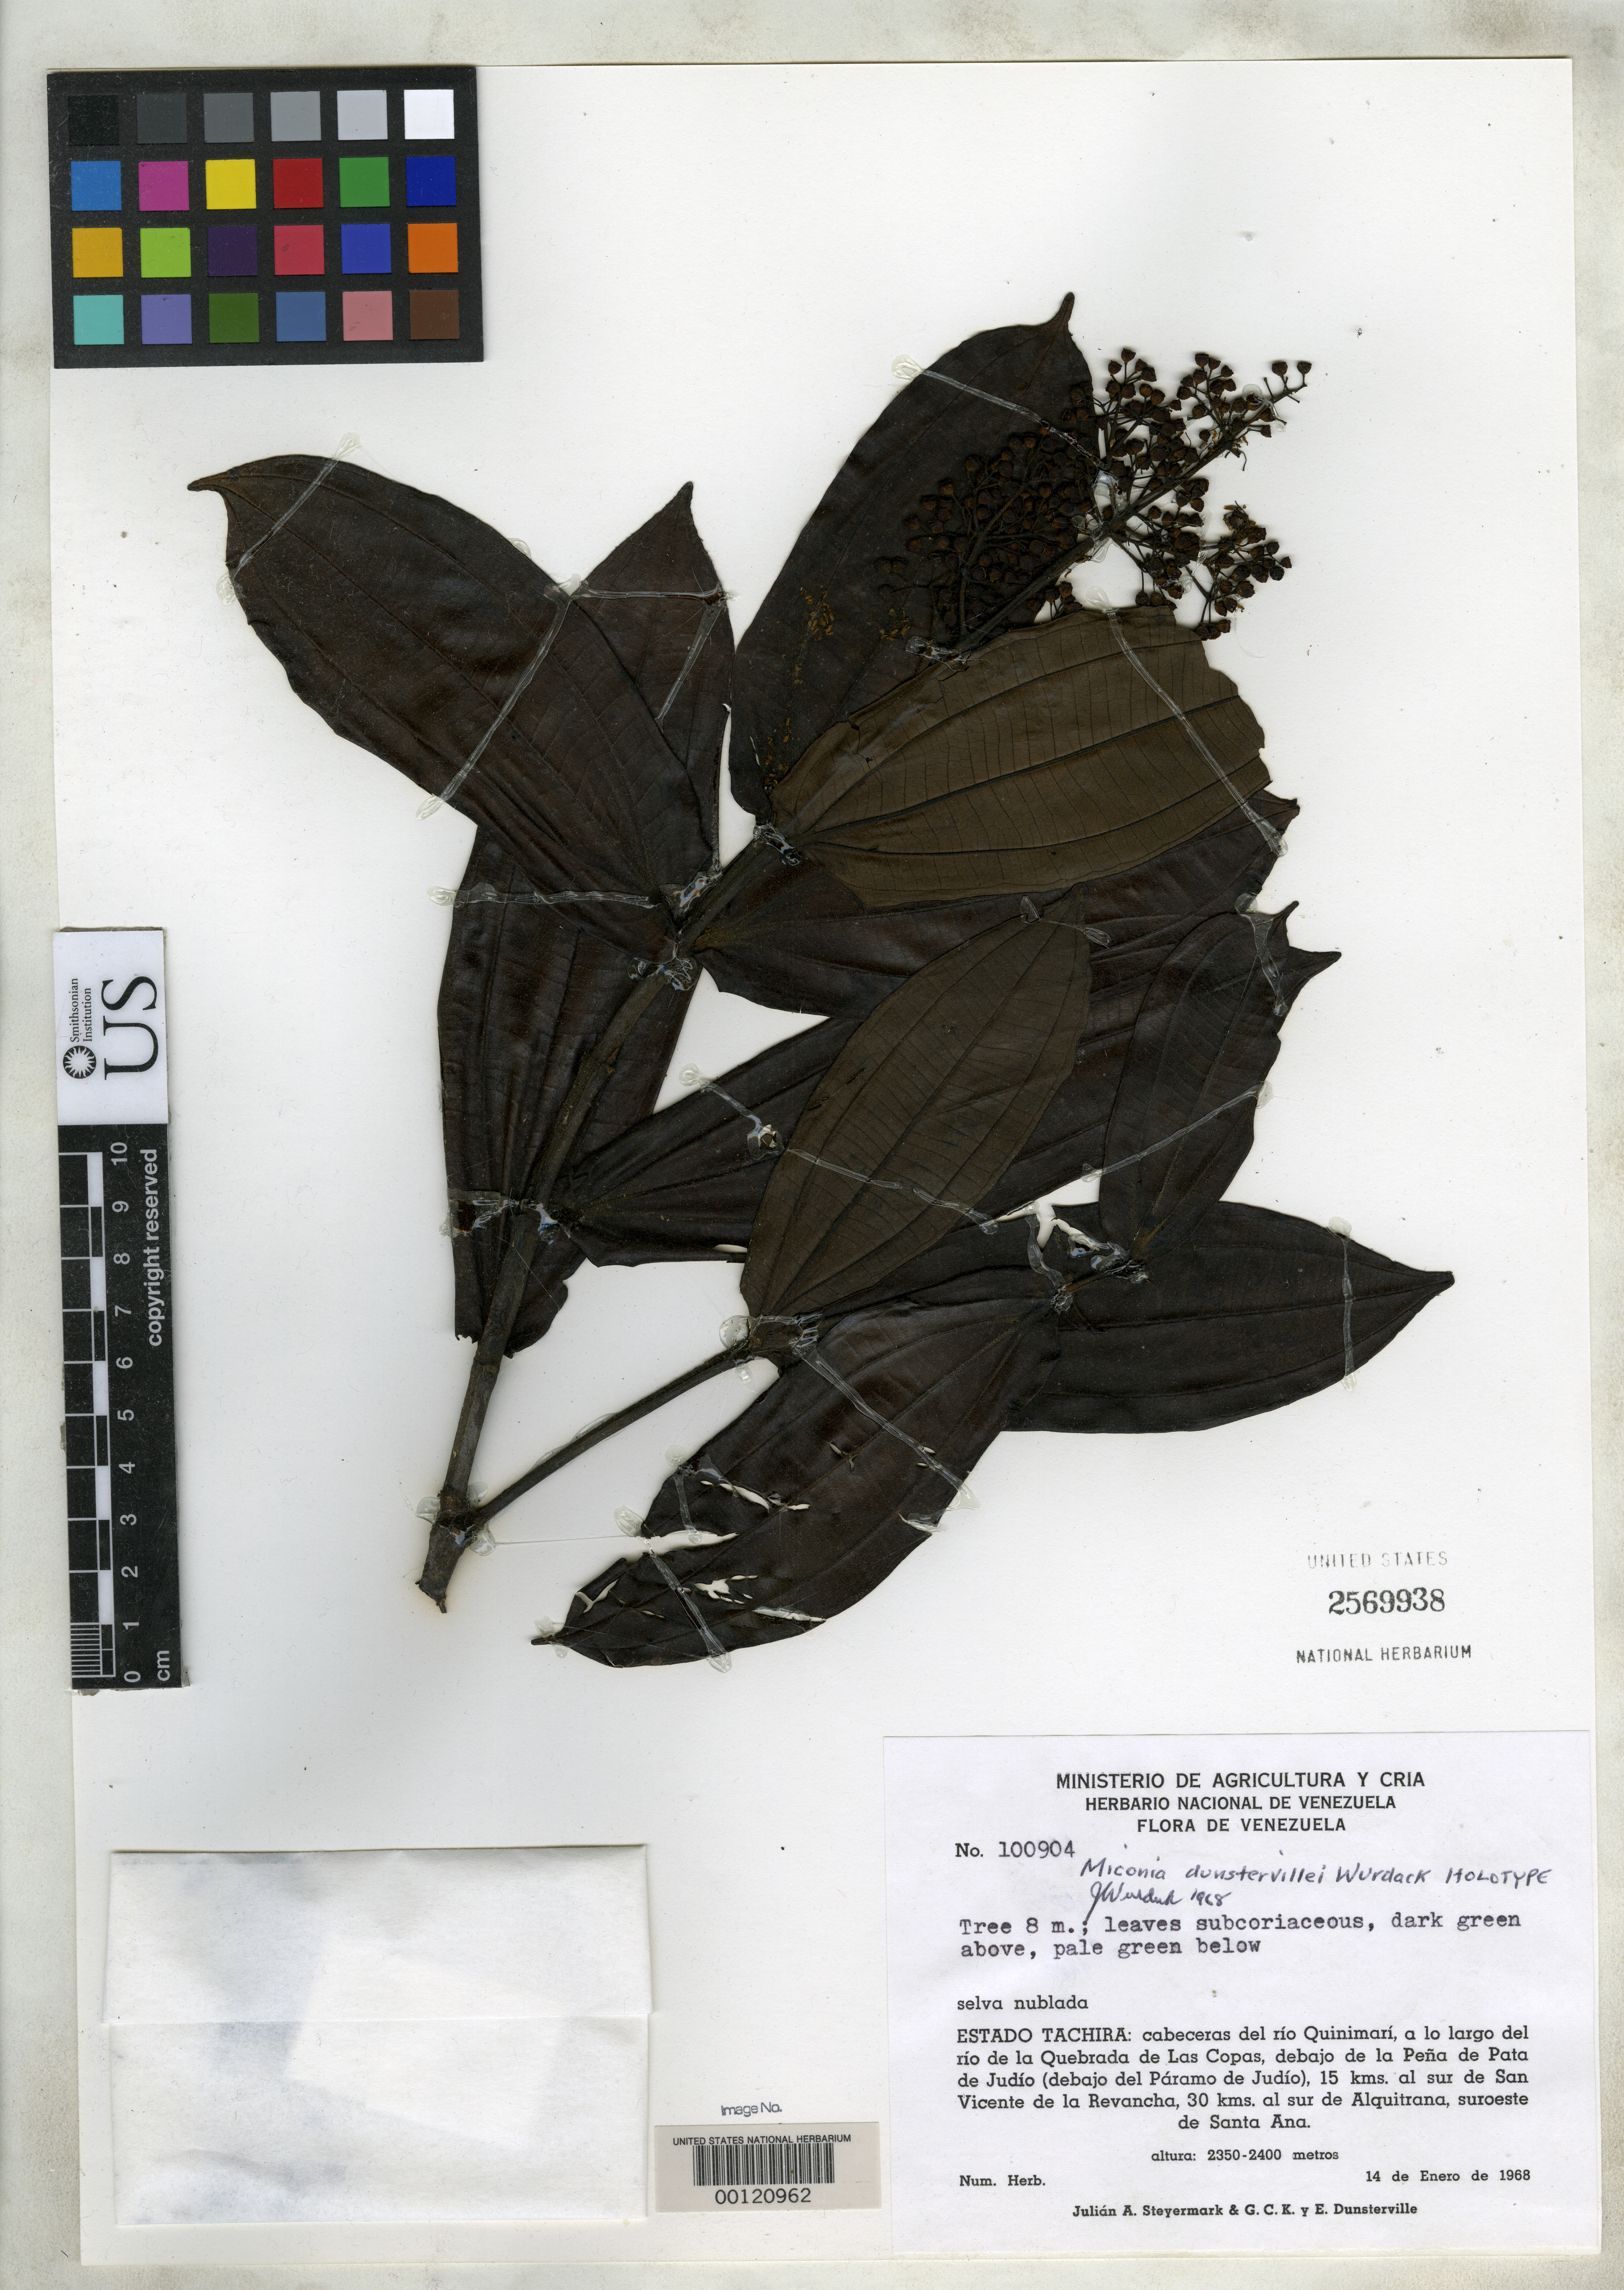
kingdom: Plantae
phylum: Tracheophyta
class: Magnoliopsida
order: Myrtales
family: Melastomataceae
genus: Miconia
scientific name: Miconia dunstervillei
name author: Wurdack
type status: Holotype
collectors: J. Steyermark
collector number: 100904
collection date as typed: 14 Jan 1968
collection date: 1968-01-14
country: Venezuela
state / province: Tachira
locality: Headwaters of Rio Quinimari.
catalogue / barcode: US 2569938